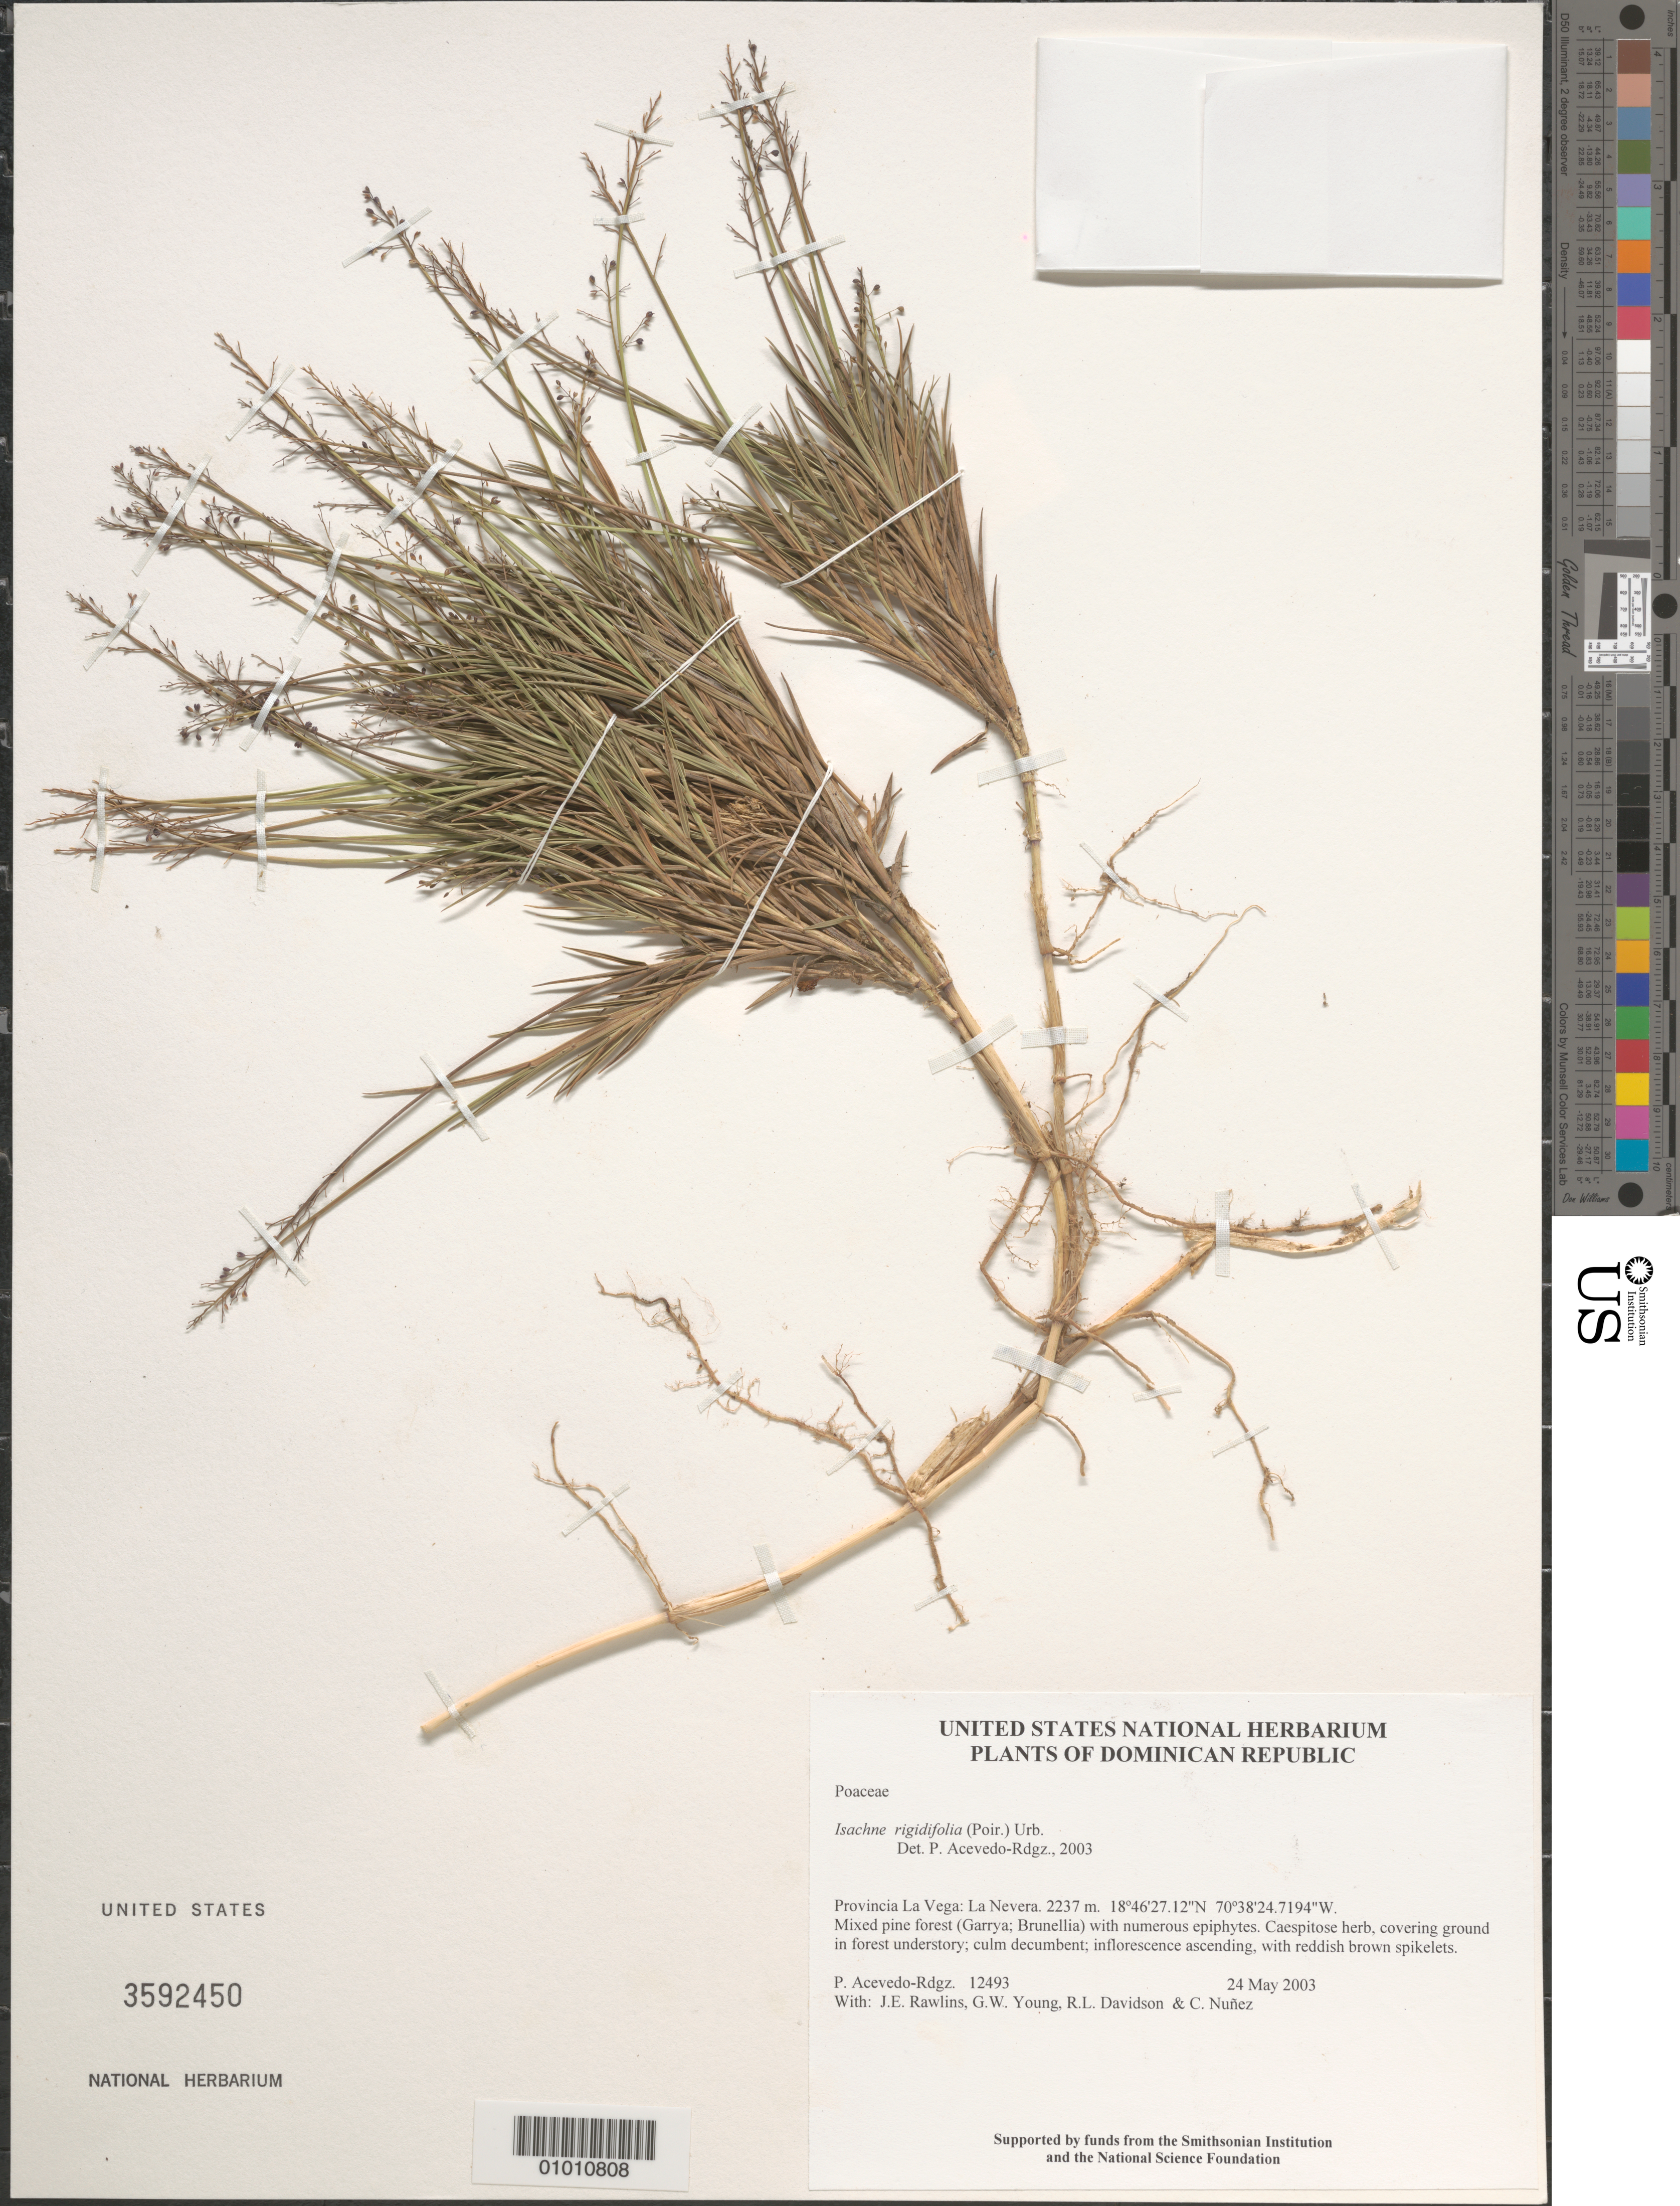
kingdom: Plantae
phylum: Tracheophyta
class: Liliopsida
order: Poales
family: Poaceae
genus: Isachne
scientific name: Isachne rigidifolia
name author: (Poir.) Urb.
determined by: Acevedo-Rodríguez, P., (BOT), Smithsonian Institution - National Museum of Natural History (UNITED STATES)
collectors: P. Acevedo-Rodr., J. Rawlins, G. Young, R. Davidson & C. Nunez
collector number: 12493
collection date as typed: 24 May 2003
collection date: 2003-05-24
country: Dominican Republic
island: Hispaniola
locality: Provincia La Vega: La Nevera.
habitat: Mixed pine forest (Garrya; Brunellia) with numerous epiphytes.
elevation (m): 2237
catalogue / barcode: US 3592450